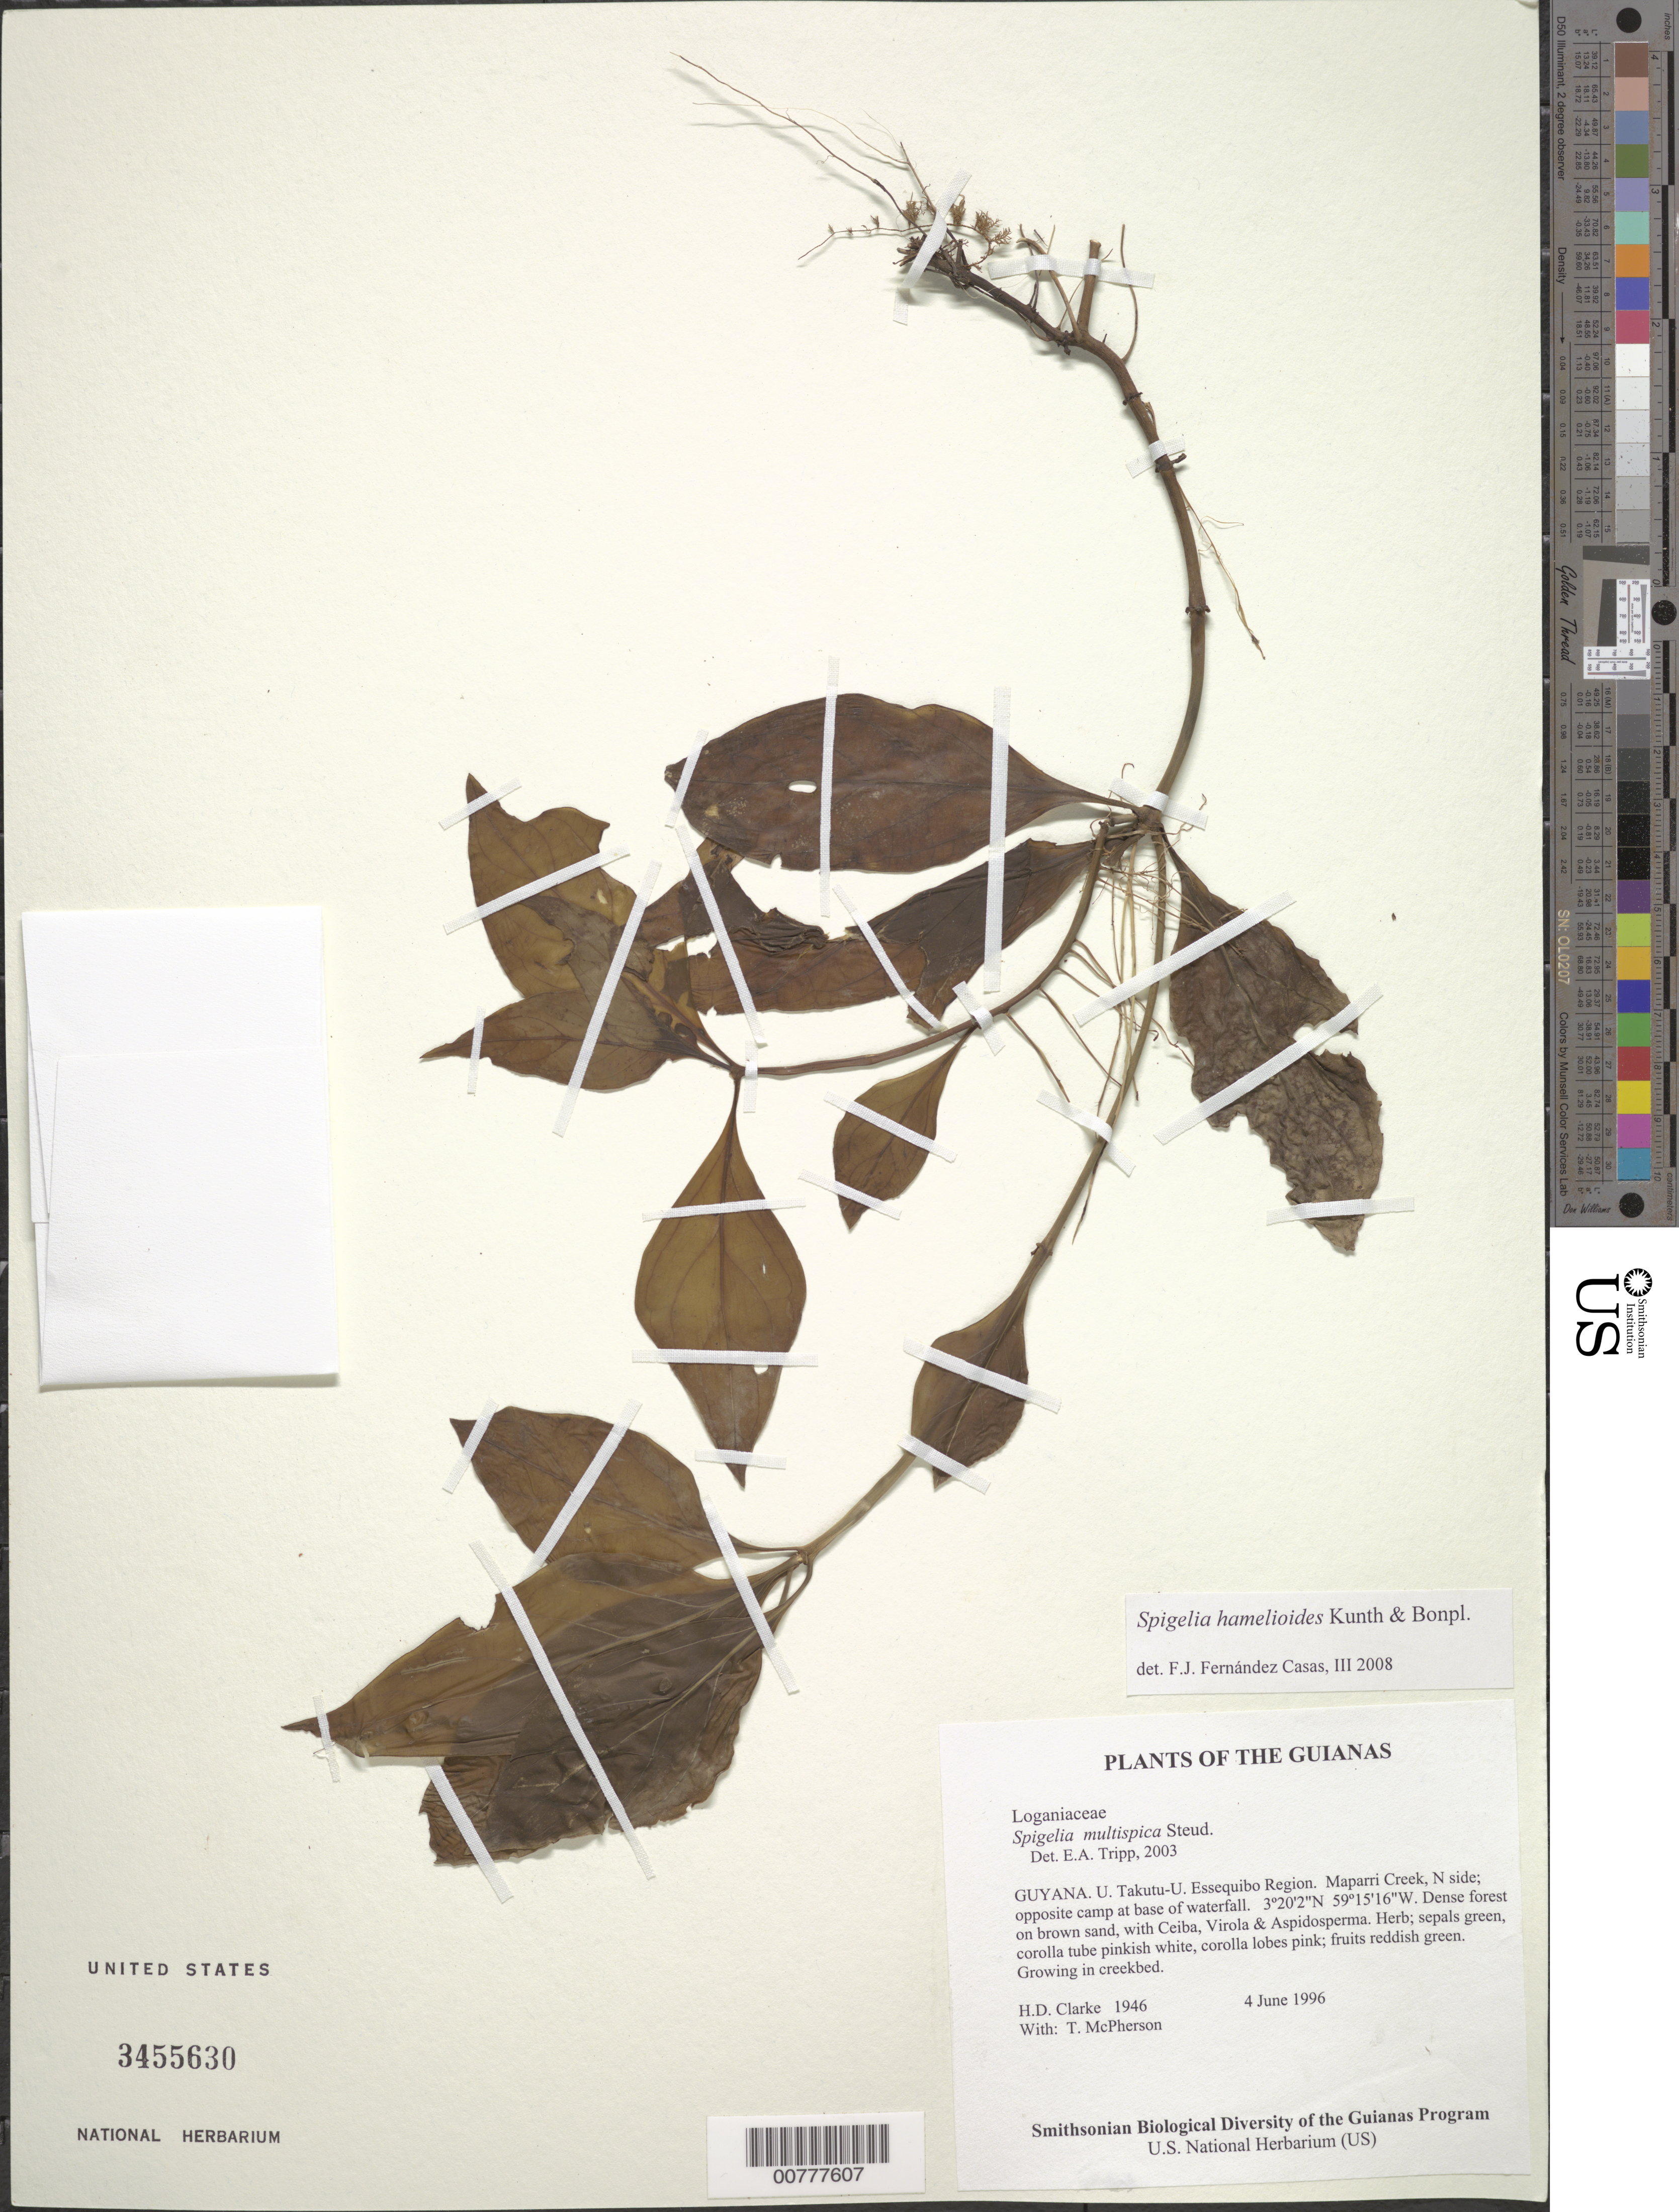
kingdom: Plantae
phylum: Tracheophyta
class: Magnoliopsida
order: Gentianales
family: Loganiaceae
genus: Spigelia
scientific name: Spigelia hamelioides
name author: Kunth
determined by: Fernández Casas, F. J.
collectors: H. D. Clarke & T. McPherson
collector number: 1946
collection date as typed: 4 June 1996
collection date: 1996-06-04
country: Guyana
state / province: U. Takutu-U. Essequibo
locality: Maparri Creek, N side; opposite camp at base of waterfall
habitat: Dense forest on brown sand, with Ceiba, Virola & Aspidosperma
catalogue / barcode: US 3455630